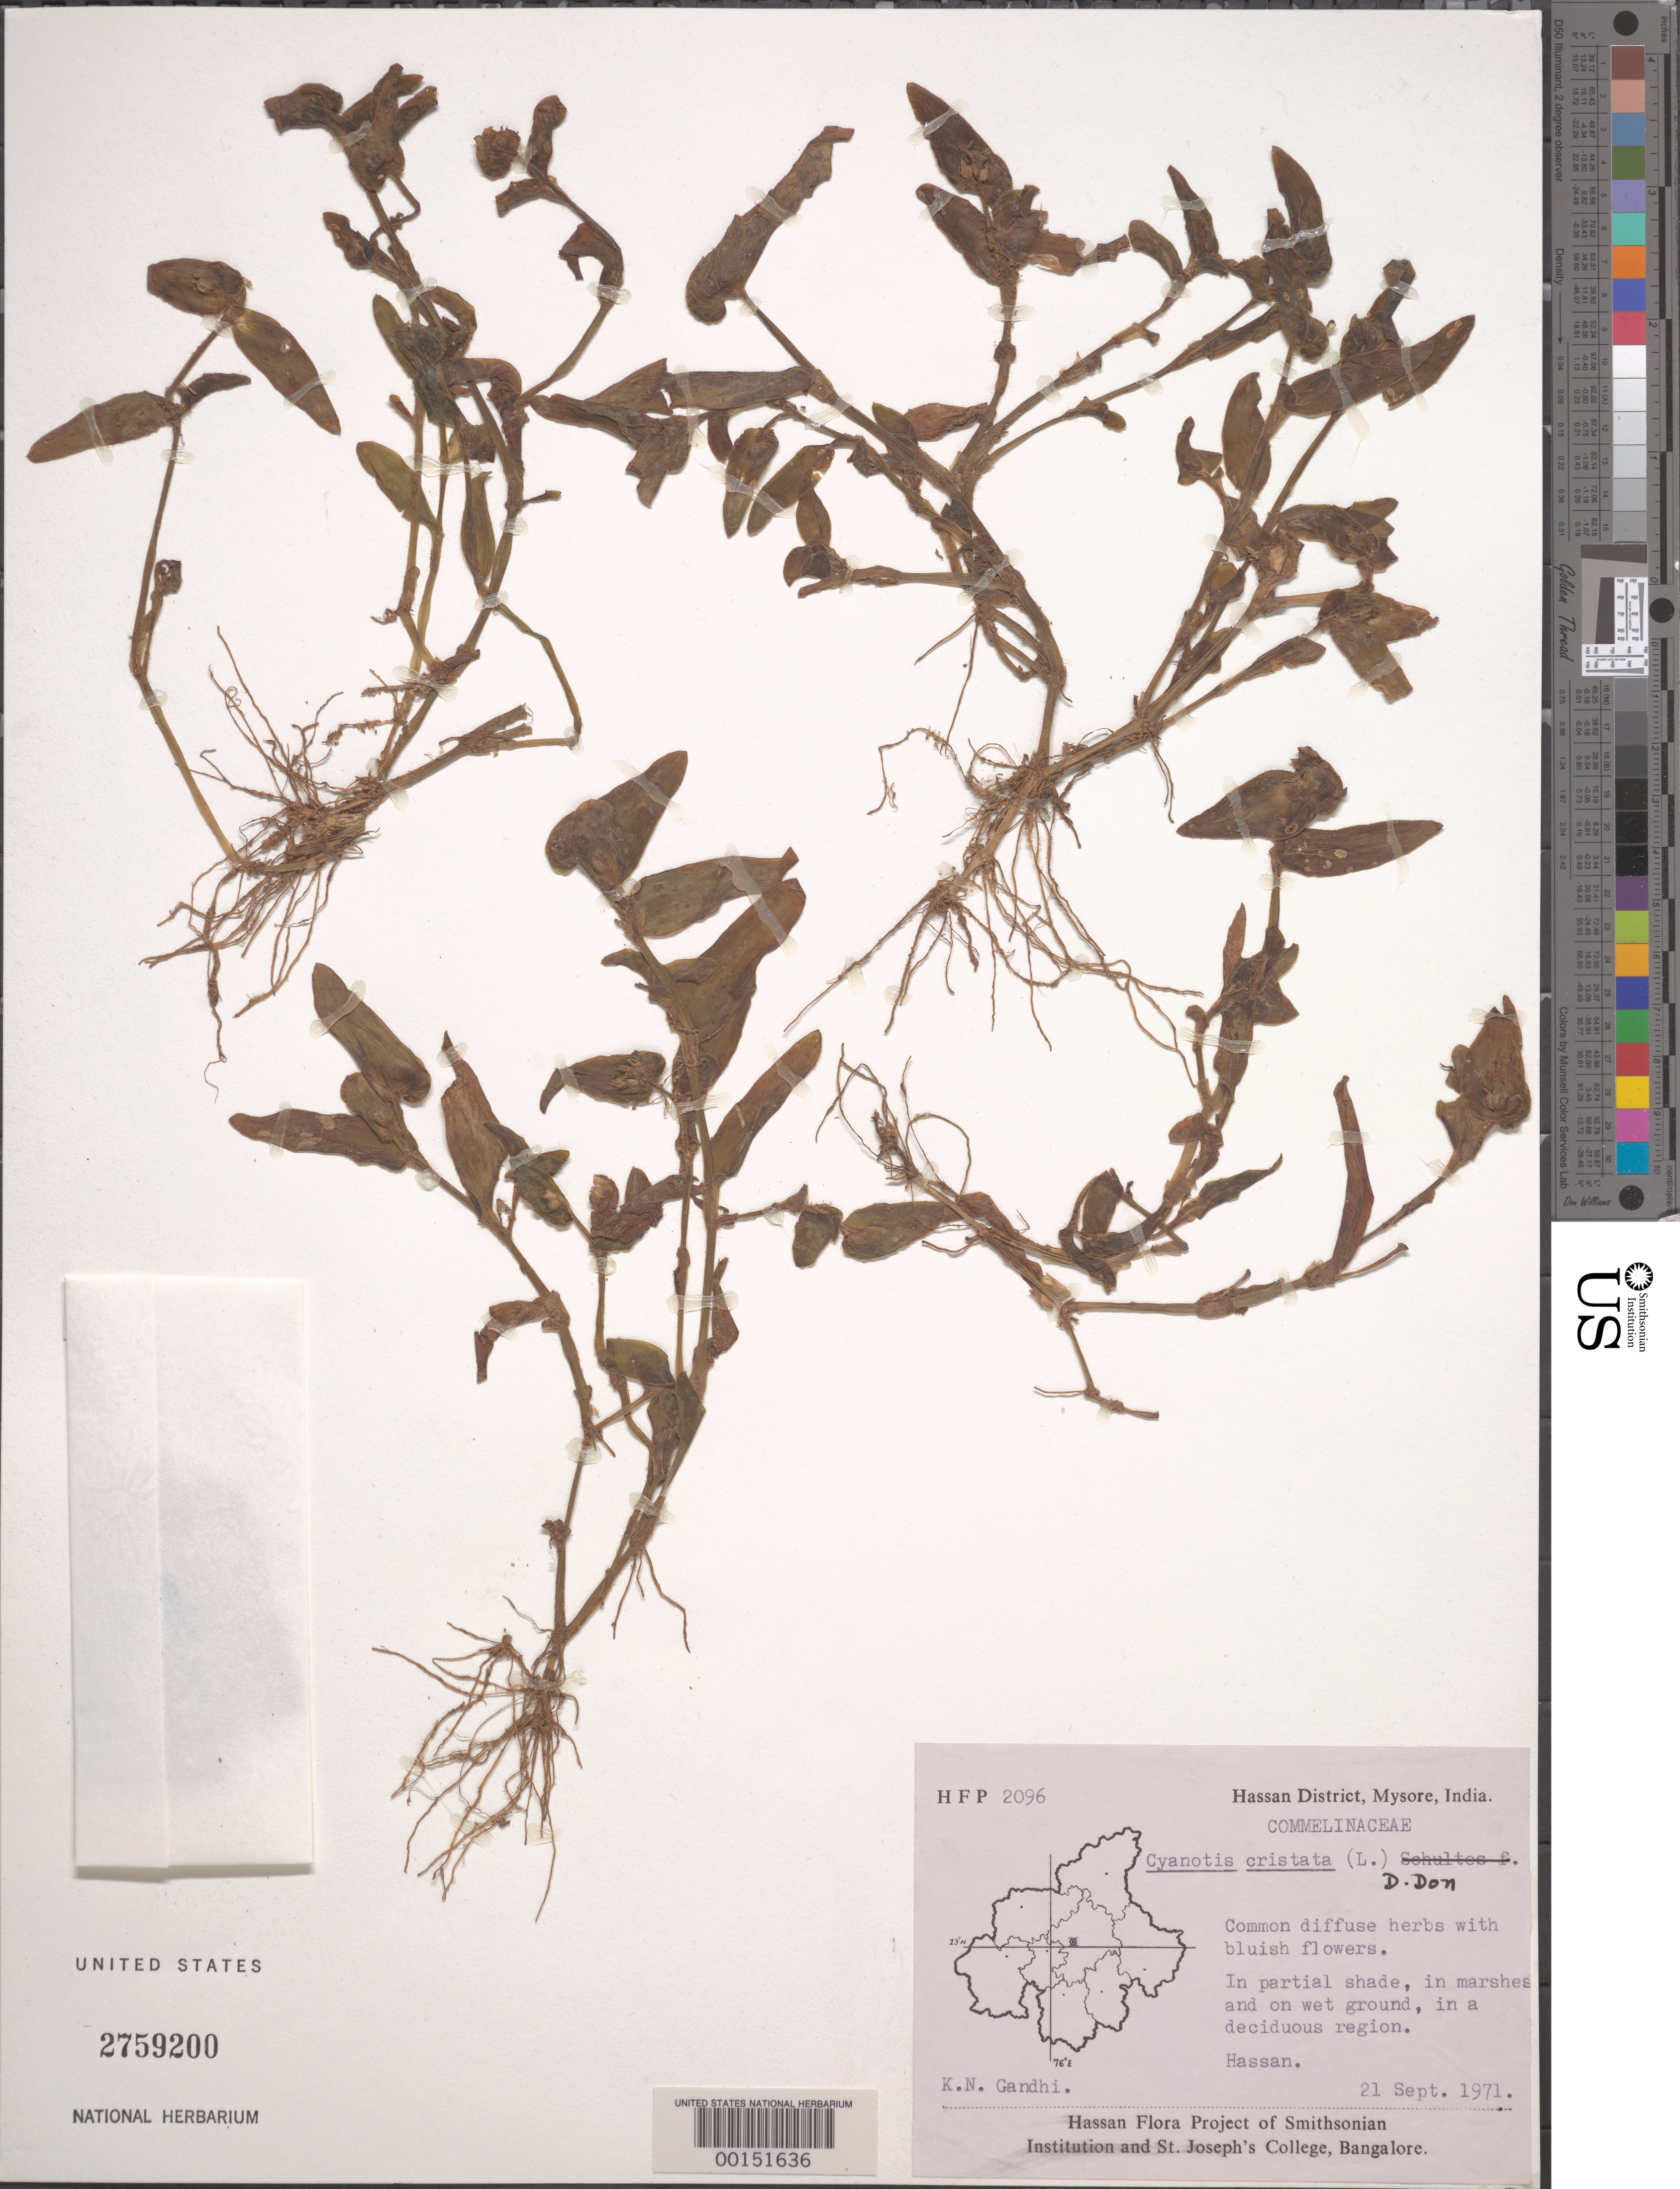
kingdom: Plantae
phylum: Tracheophyta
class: Liliopsida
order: Commelinales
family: Commelinaceae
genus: Cyanotis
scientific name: Cyanotis cristata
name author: (L.) D. Don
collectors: K. N. Gandhi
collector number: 2096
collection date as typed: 21 Sep 1971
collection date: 1971-09-21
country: India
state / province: Karnataka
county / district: Hassan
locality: Hassan, mysore state [mysore state = karnataka.]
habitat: Marsh area; shaded deciduous region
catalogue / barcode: US 2759200